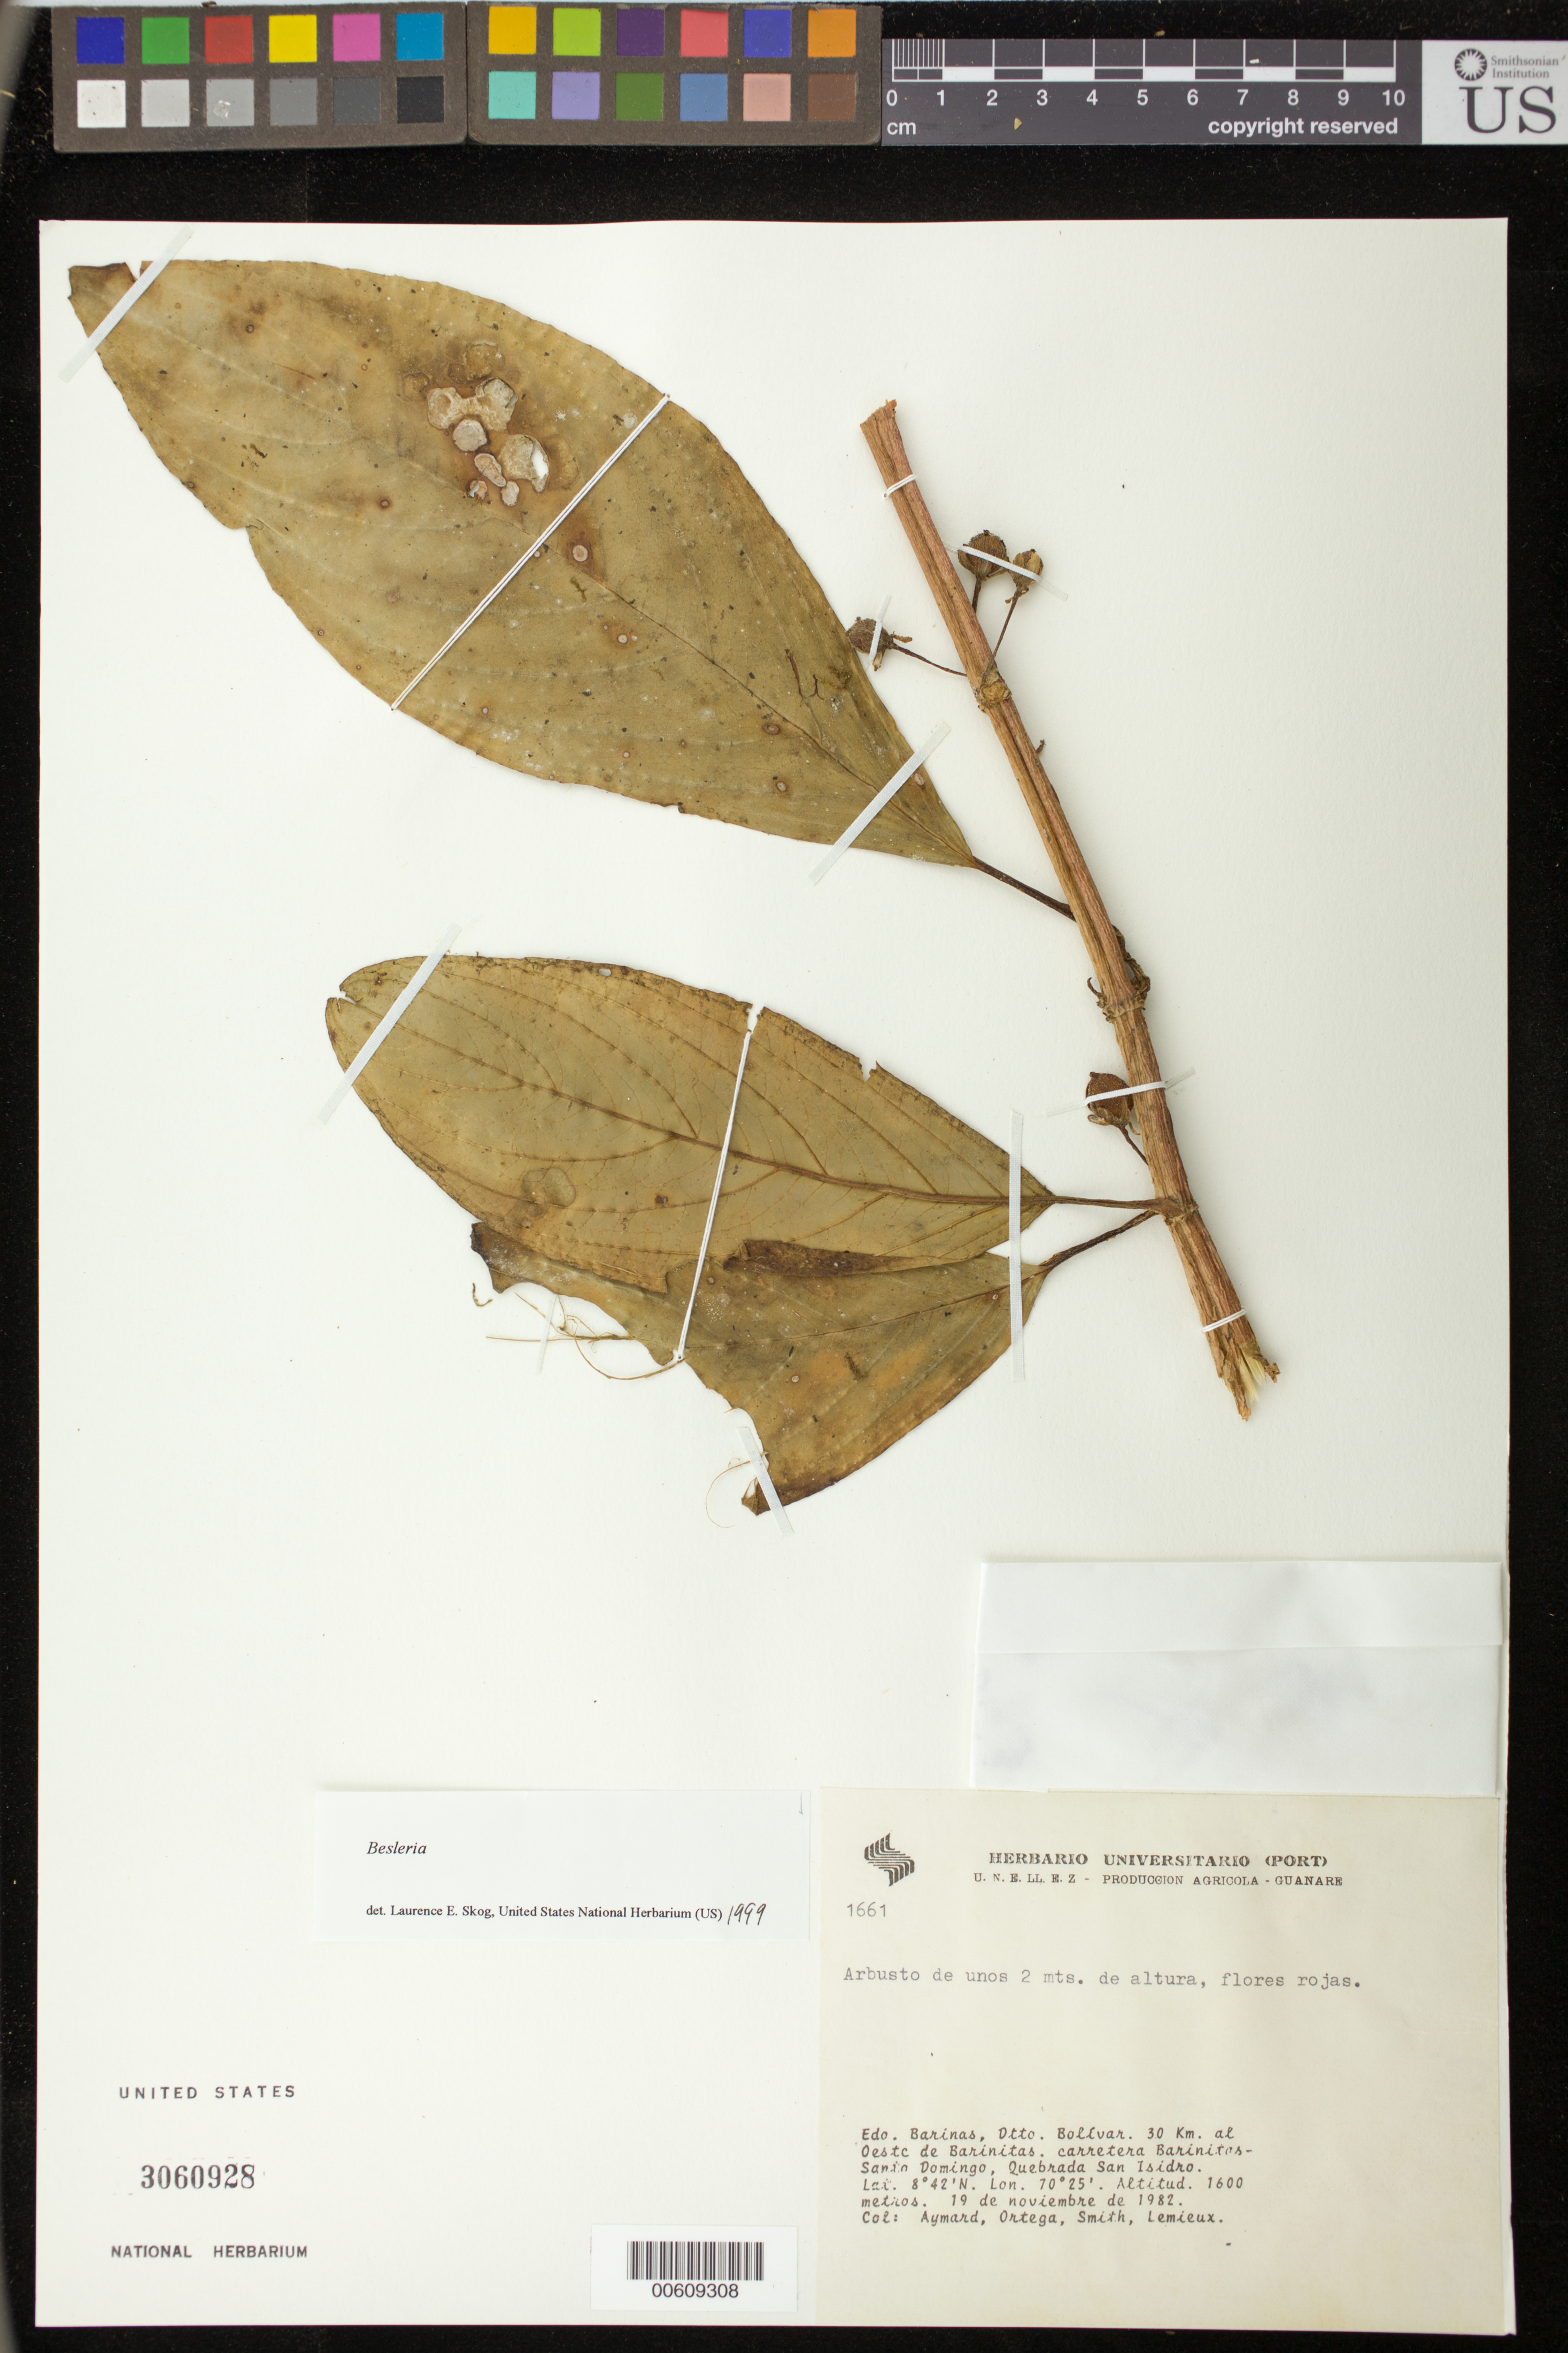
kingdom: Plantae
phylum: Tracheophyta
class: Magnoliopsida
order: Lamiales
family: Gesneriaceae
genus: Besleria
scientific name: Besleria sp.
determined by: Skog, Laurence E.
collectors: G. A. Aymard, Ortega, --, -- Smith & Lemieux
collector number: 1661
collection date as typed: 19 Nov 1982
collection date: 1982-11-19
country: Venezuela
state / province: Barinas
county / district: Bolívar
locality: Edo. Barinas, Dtto. Bolívar; 30 km al W de Barinitas, carretera Barinitas-Santo Domingo, Quebrada San Isidro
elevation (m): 1600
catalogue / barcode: US 3060928